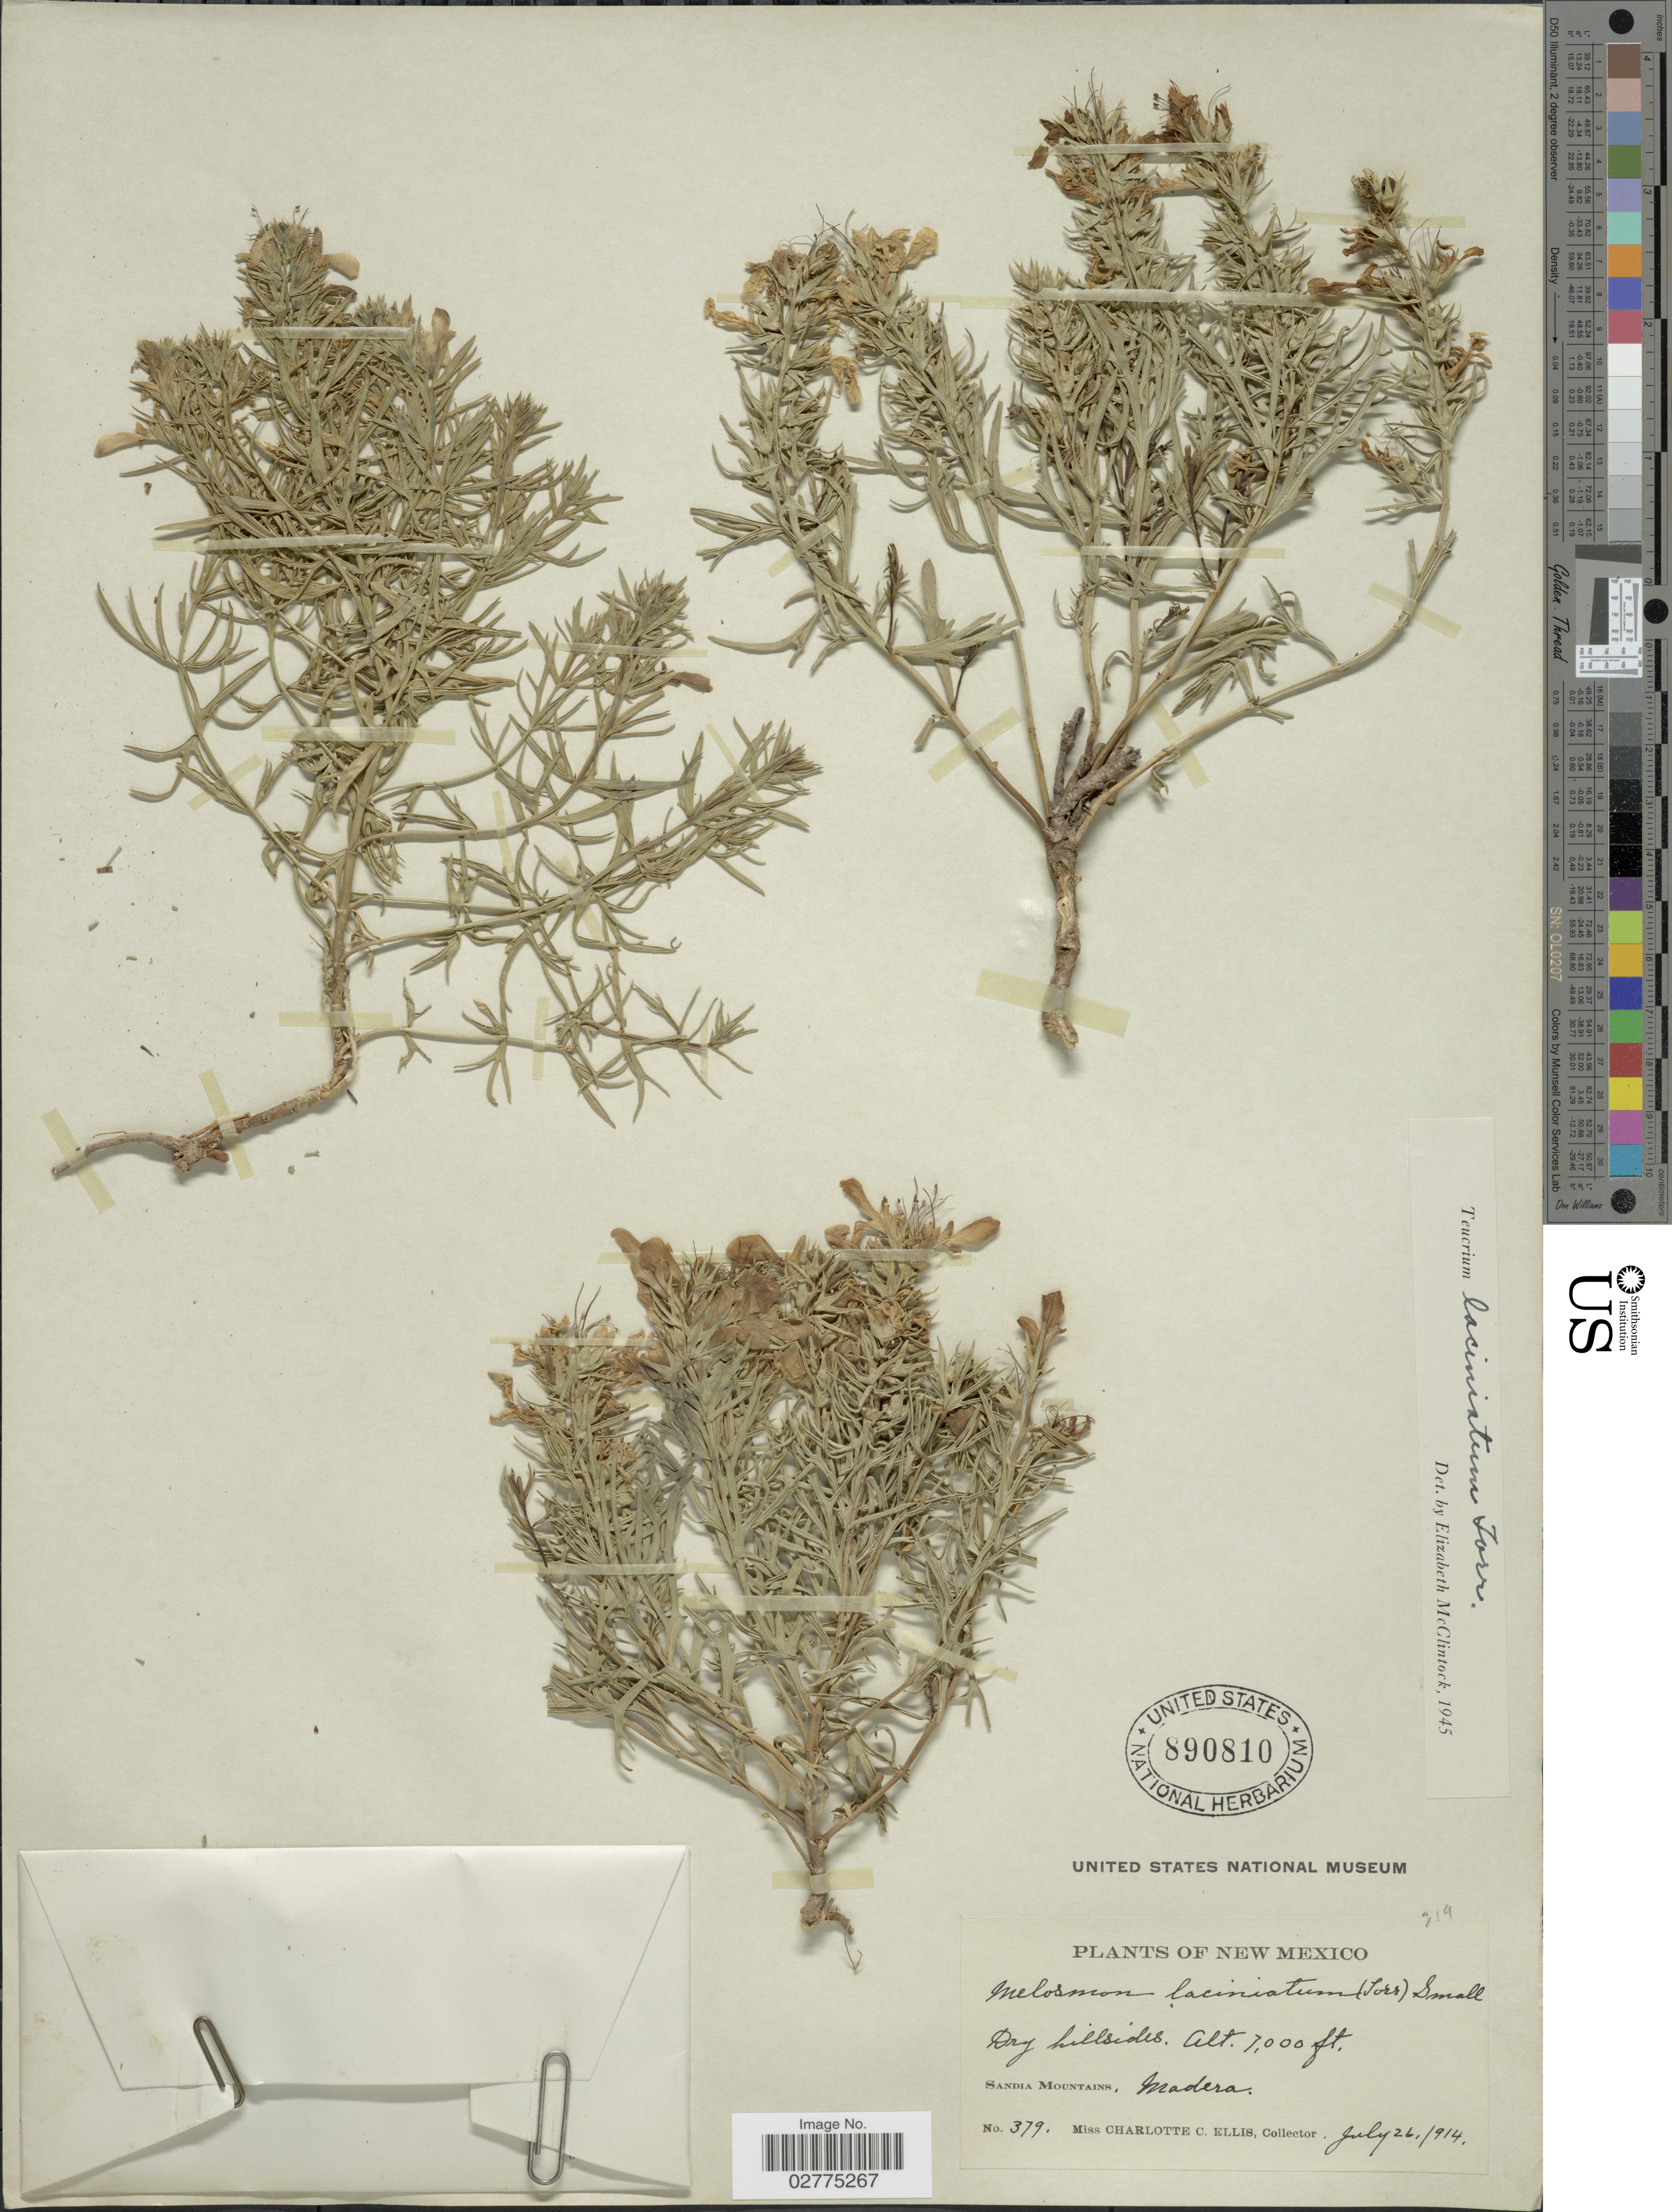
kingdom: Plantae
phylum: Tracheophyta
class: Magnoliopsida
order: Lamiales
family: Lamiaceae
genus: Teucrium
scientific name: Teucrium laciniatum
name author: Torr.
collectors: C. C. Ellis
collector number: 379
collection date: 1914-07-26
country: United States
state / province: New Mexico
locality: Sandia Mountains, Madera. Dry hillsides.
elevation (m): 2134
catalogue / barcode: US 890810